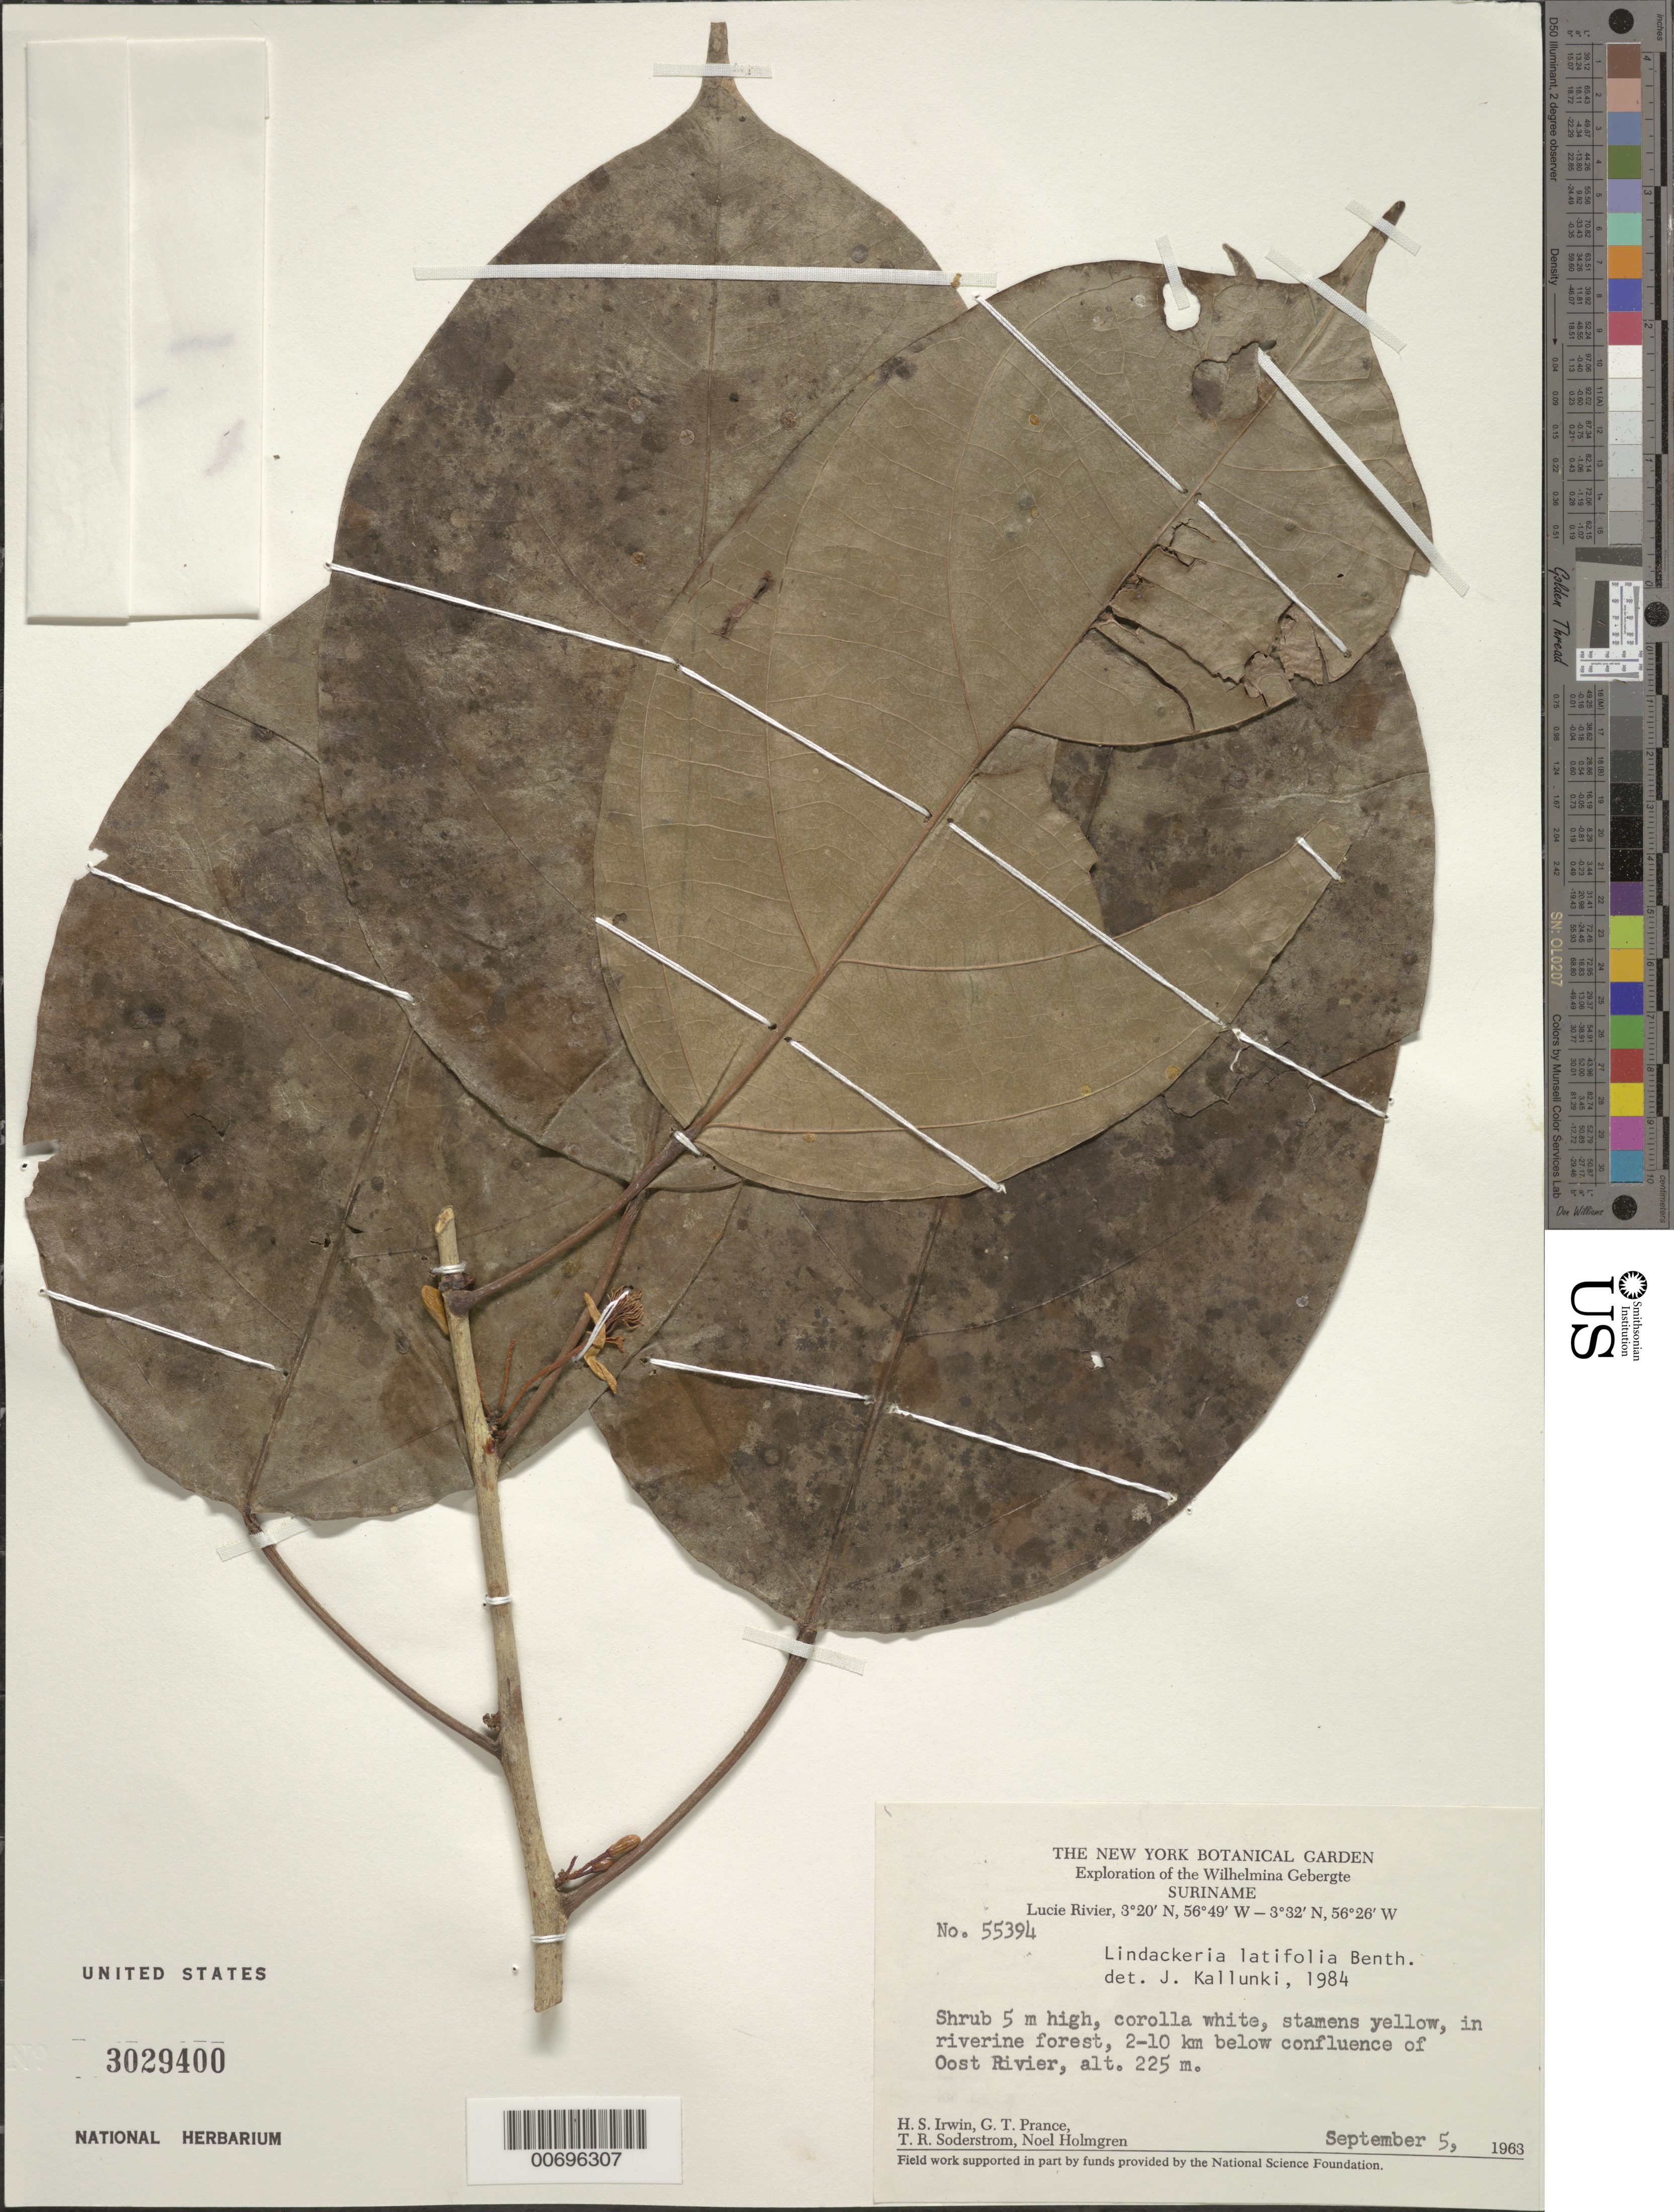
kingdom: Plantae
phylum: Tracheophyta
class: Magnoliopsida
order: Malpighiales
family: Achariaceae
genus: Lindackeria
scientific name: Lindackeria latifolia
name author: Benth.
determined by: Kallunki, Jacquelyn A.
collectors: H. Irwin, G. T. Prance, T. R. Soderstrom & N. H. Holmgren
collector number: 55394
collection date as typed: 5-Sep-63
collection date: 1963-09-05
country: Suriname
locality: Lucie R., 2-10 km below confl. with Oost R., Wilhelmina Gebergte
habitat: Riverine forest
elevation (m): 225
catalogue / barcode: US 3029400